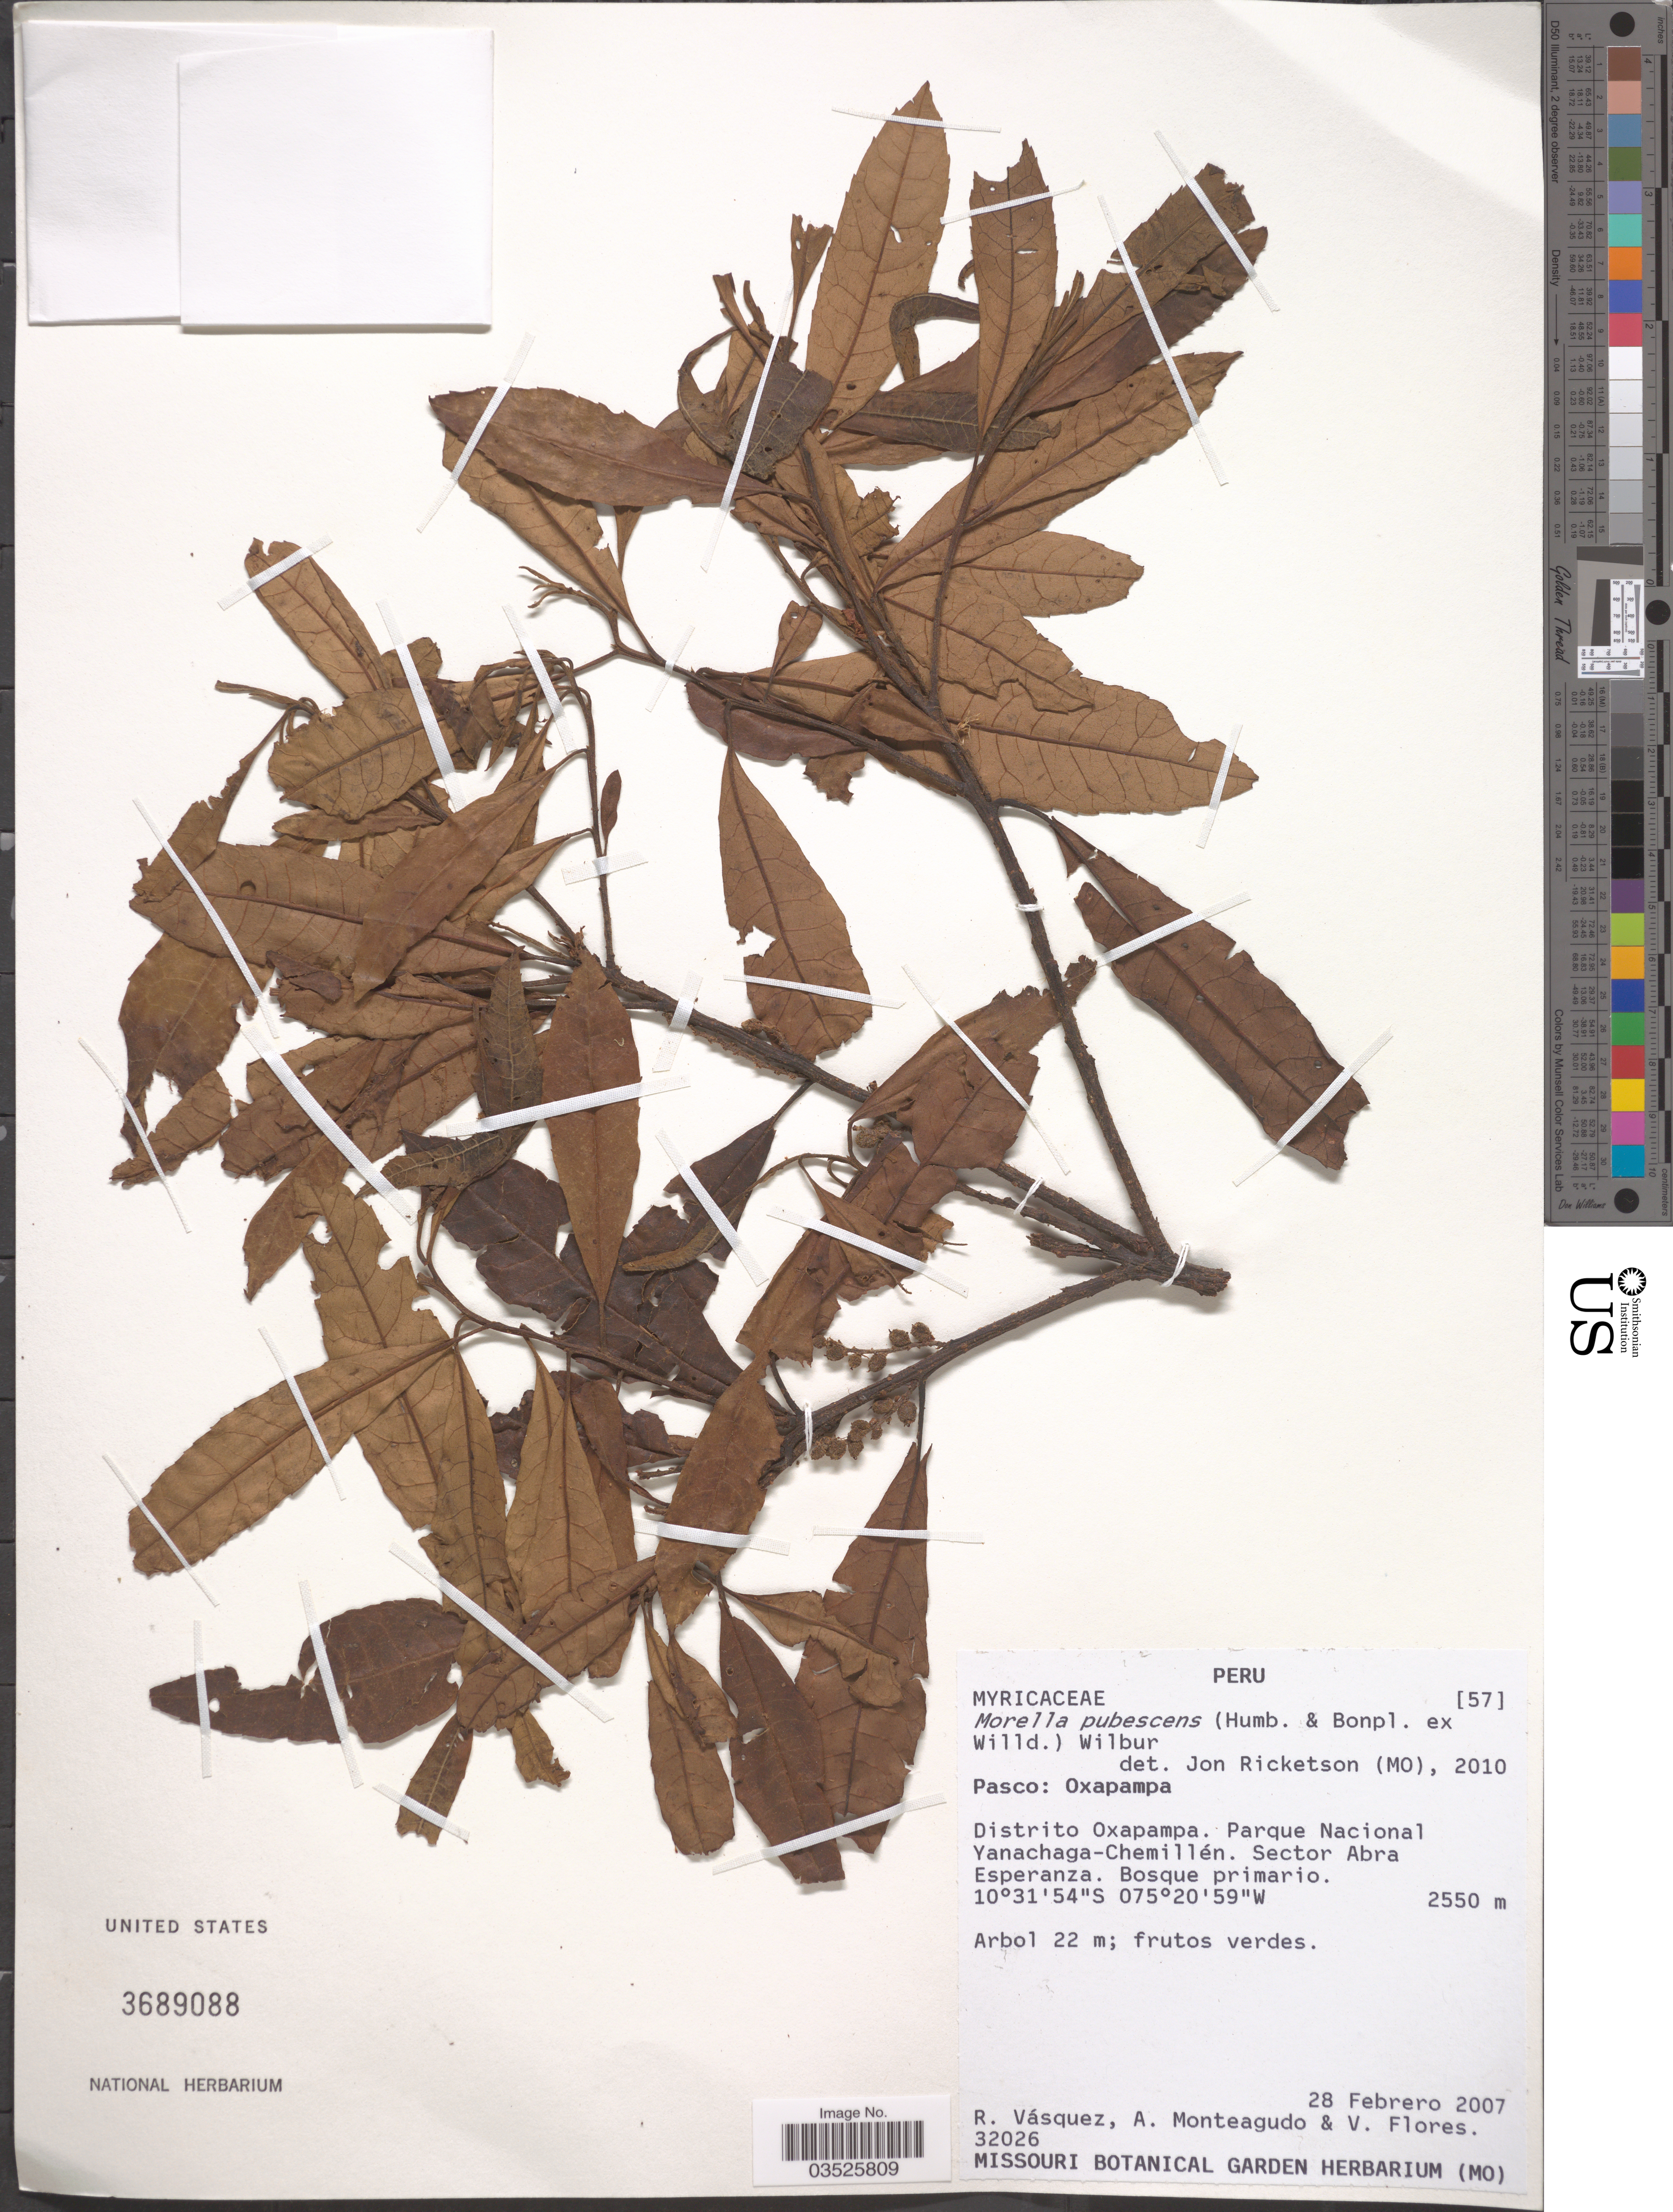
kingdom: Plantae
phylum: Tracheophyta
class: Magnoliopsida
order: Fagales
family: Myricaceae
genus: Morella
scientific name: Morella pubescens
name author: (Humb. & Bonpl. ex Willd.) Wilbur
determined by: Ricketson, Jon M., (MO), Missouri Botanical Garden (UNITED STATES)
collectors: R. Vásquez, A. Monteagudo & V. Flores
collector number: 32026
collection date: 2007-02-28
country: Peru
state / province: Pasco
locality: Oxapampa. Distrito Oxapampa. Parque Nacional Yanachaga-Chemillén. Sector Abra Esperanza. Bosque primario.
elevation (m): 2550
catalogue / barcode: US 3689088